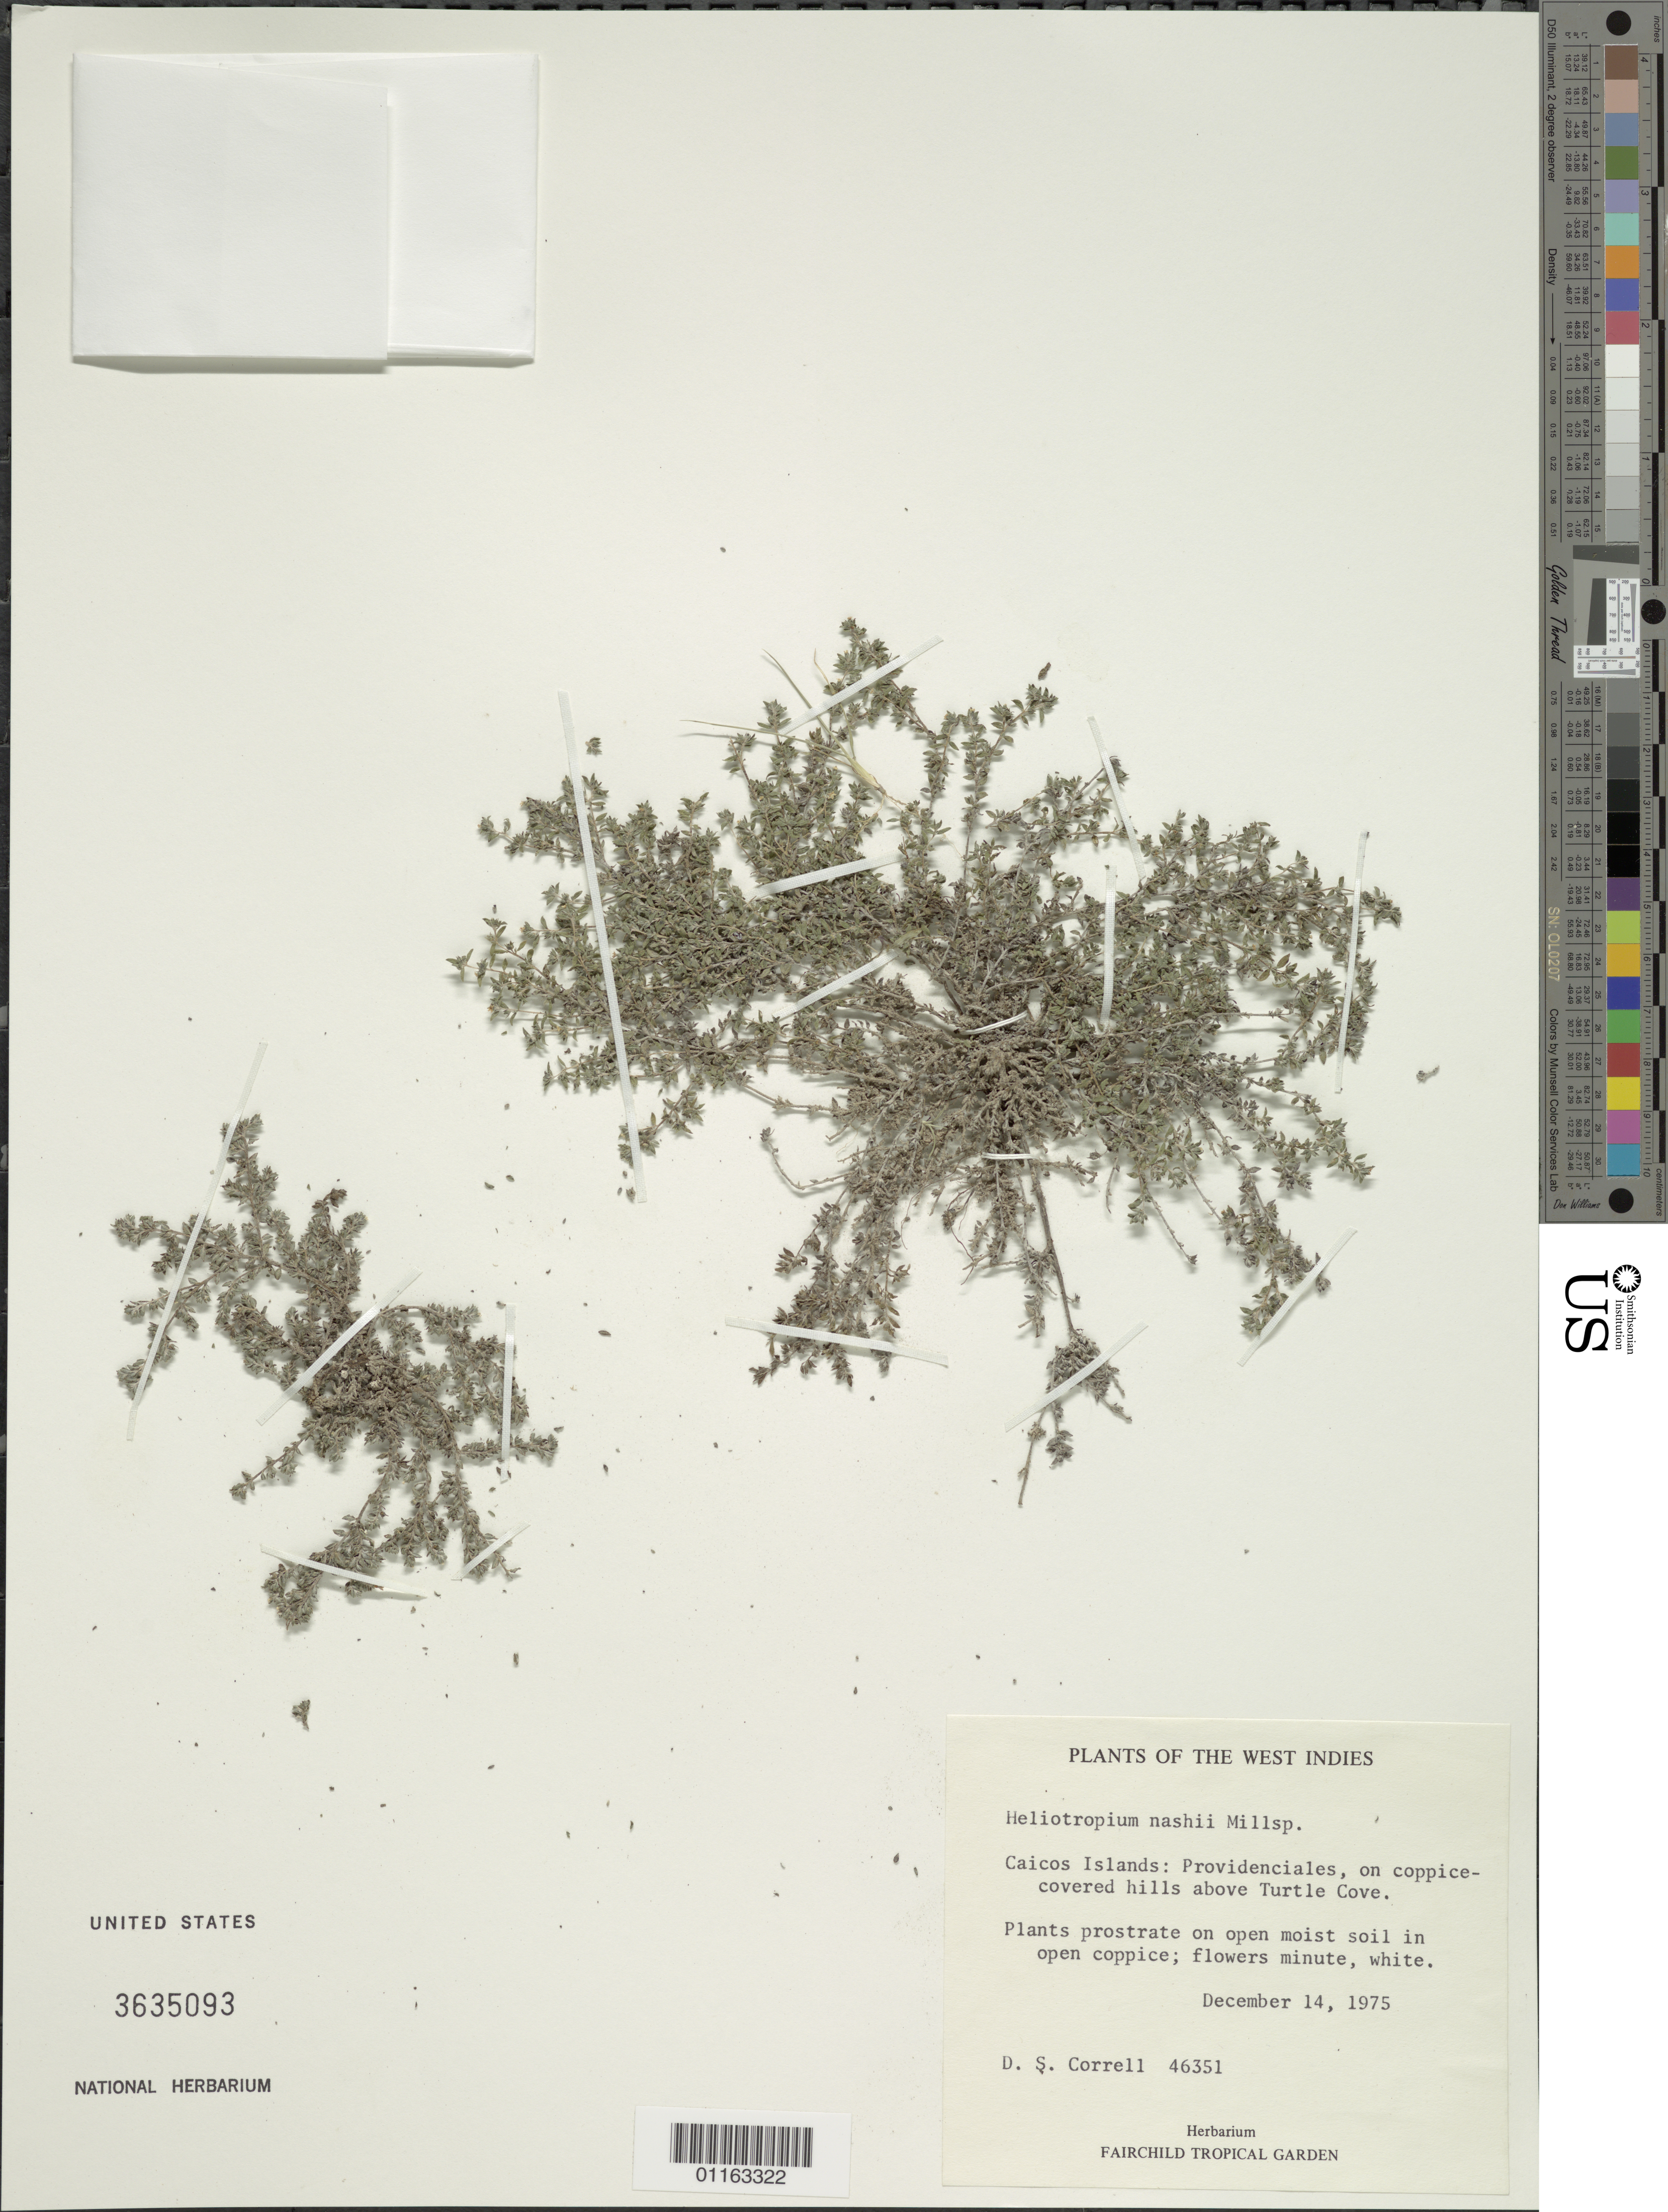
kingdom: Plantae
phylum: Tracheophyta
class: Magnoliopsida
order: Boraginales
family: Heliotropiaceae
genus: Heliotropium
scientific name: Heliotropium nashii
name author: Millsp.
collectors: D. S. Correll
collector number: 46351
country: Turks and Caicos Islands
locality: Caicos Island: Providenciales, on coppice-covered hills above Turtle Cove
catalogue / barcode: US 3635093